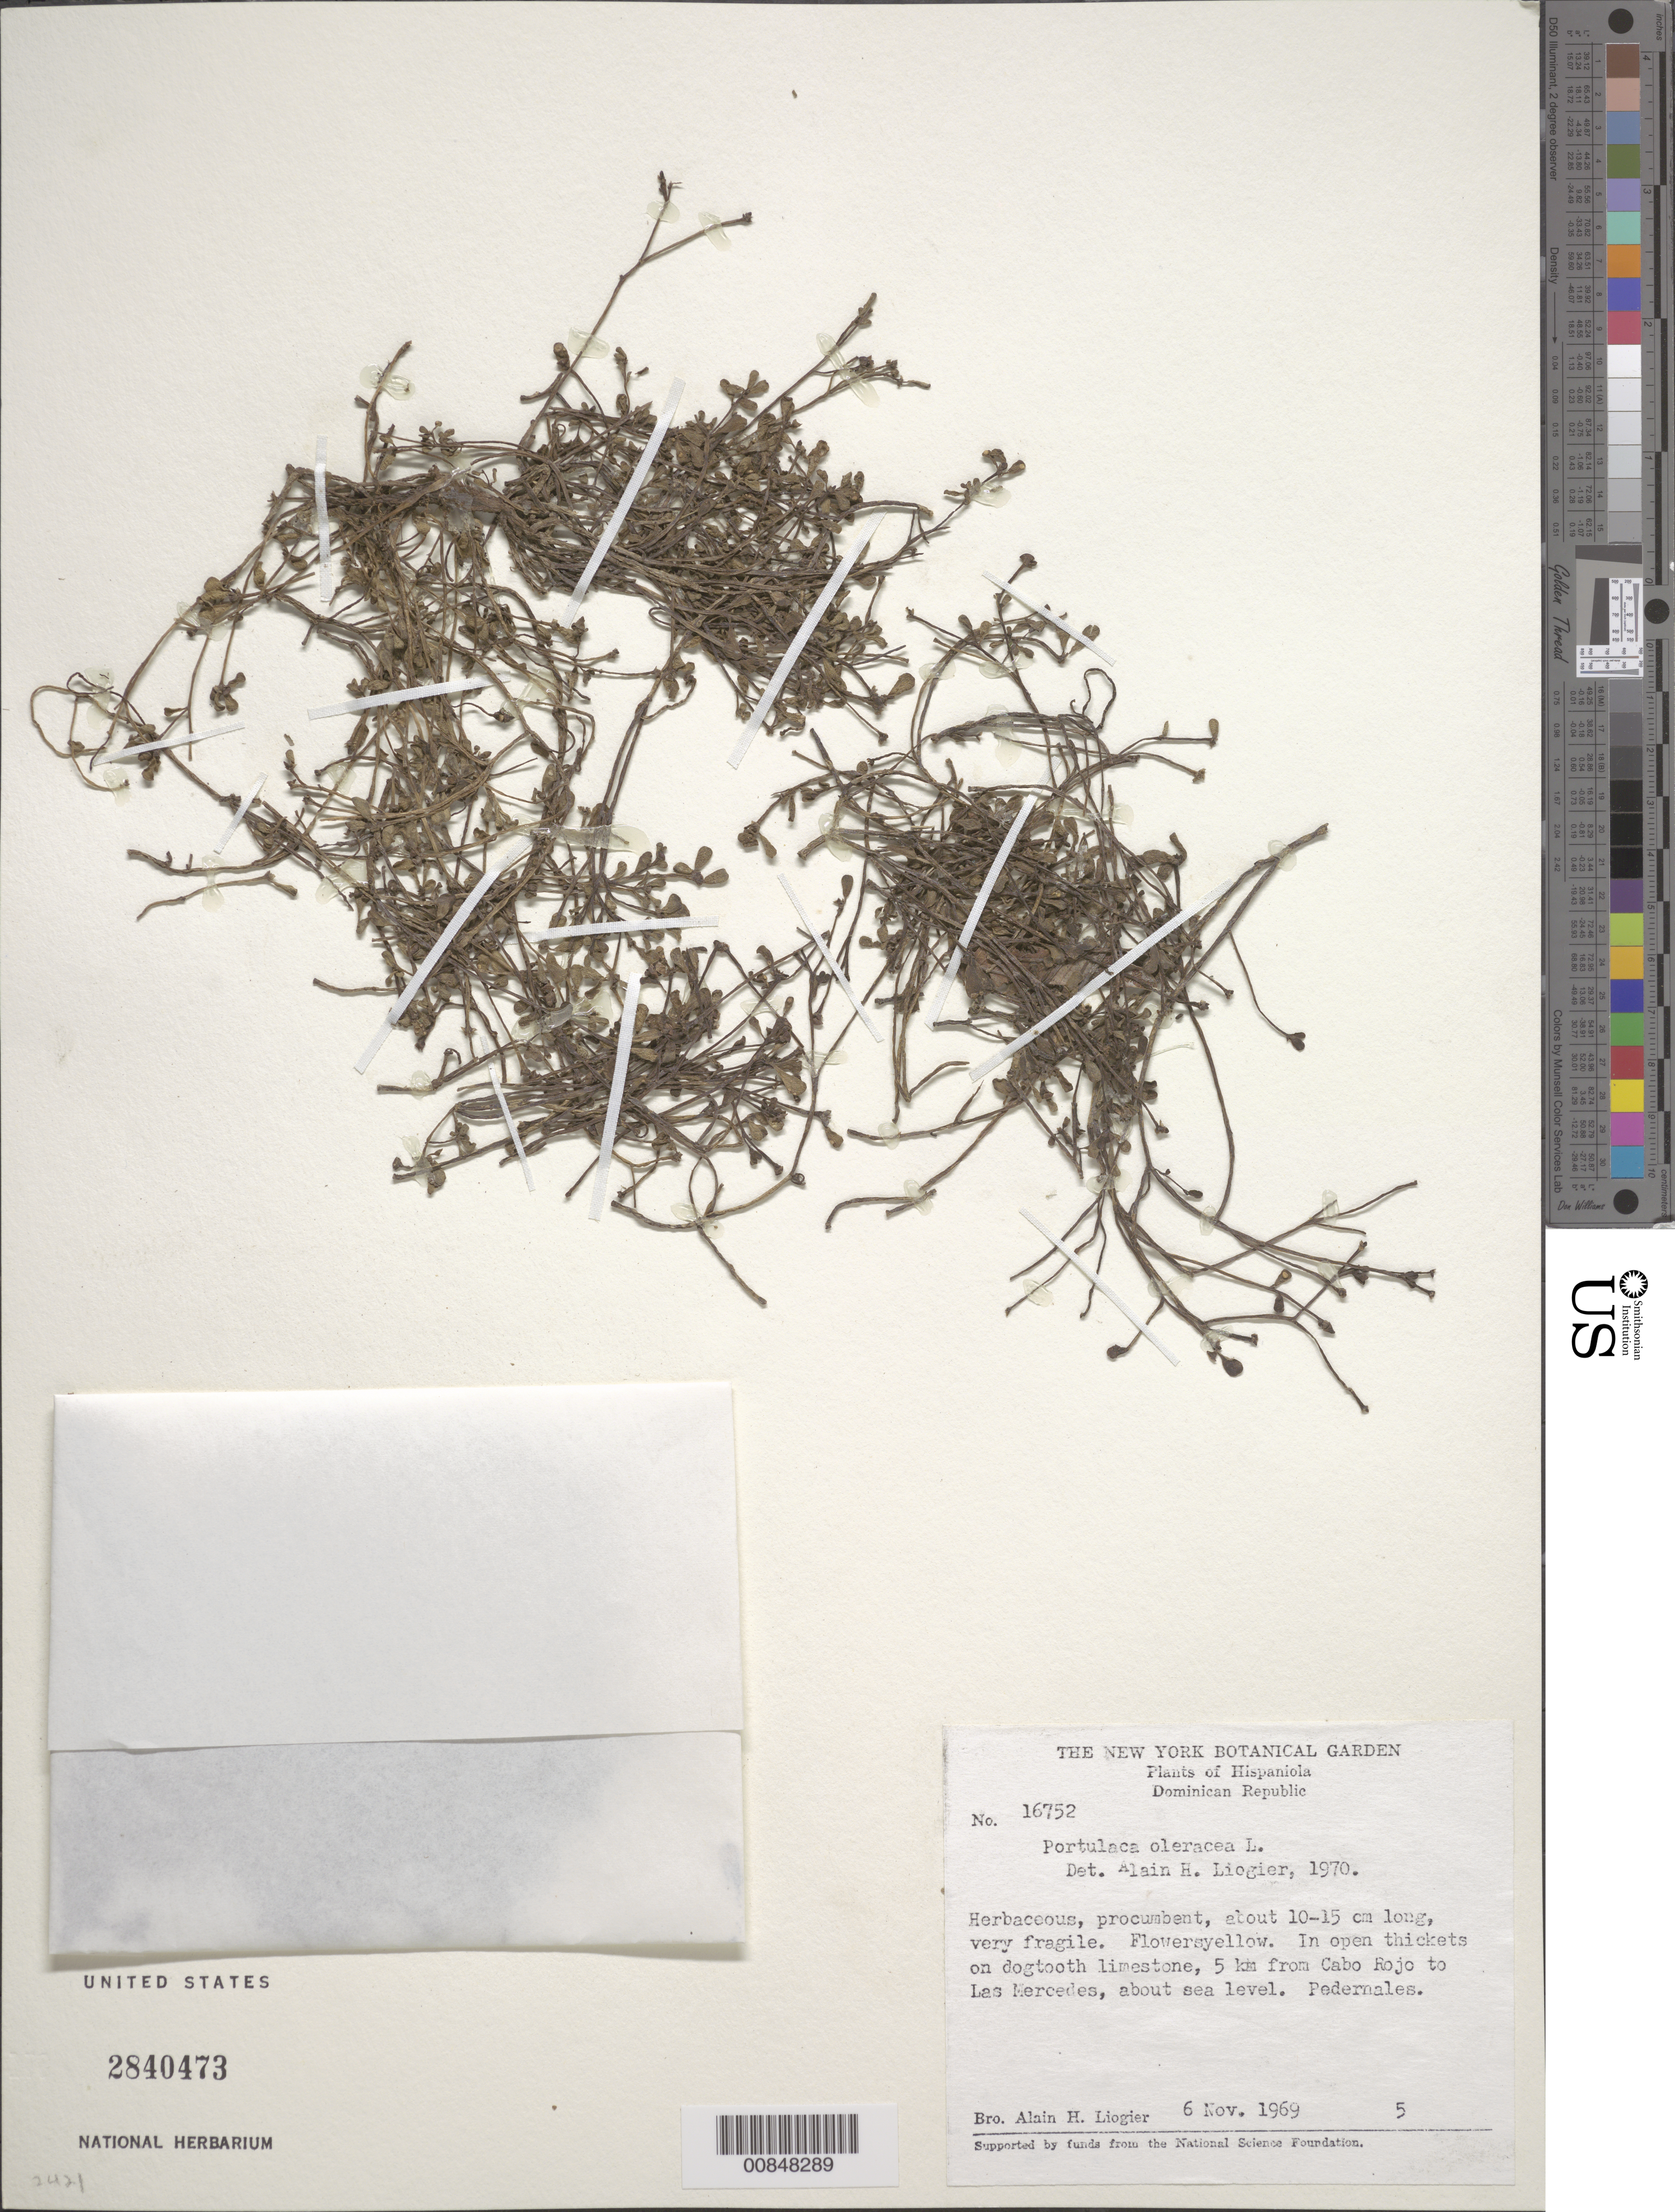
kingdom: Plantae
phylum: Tracheophyta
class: Magnoliopsida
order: Caryophyllales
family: Portulacaceae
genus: Portulaca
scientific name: Portulaca oleracea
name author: L.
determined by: Liogier, Alain H.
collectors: A. H. Liogier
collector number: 16752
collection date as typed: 06 Nov 1969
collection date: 1969-11-06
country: Dominican Republic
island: Hispaniola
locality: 5 km. from Cabo Rojo to Las Mercedes. Pedernales.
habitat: In open thickets, on dogtooth limestone.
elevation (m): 0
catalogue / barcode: US 2840473